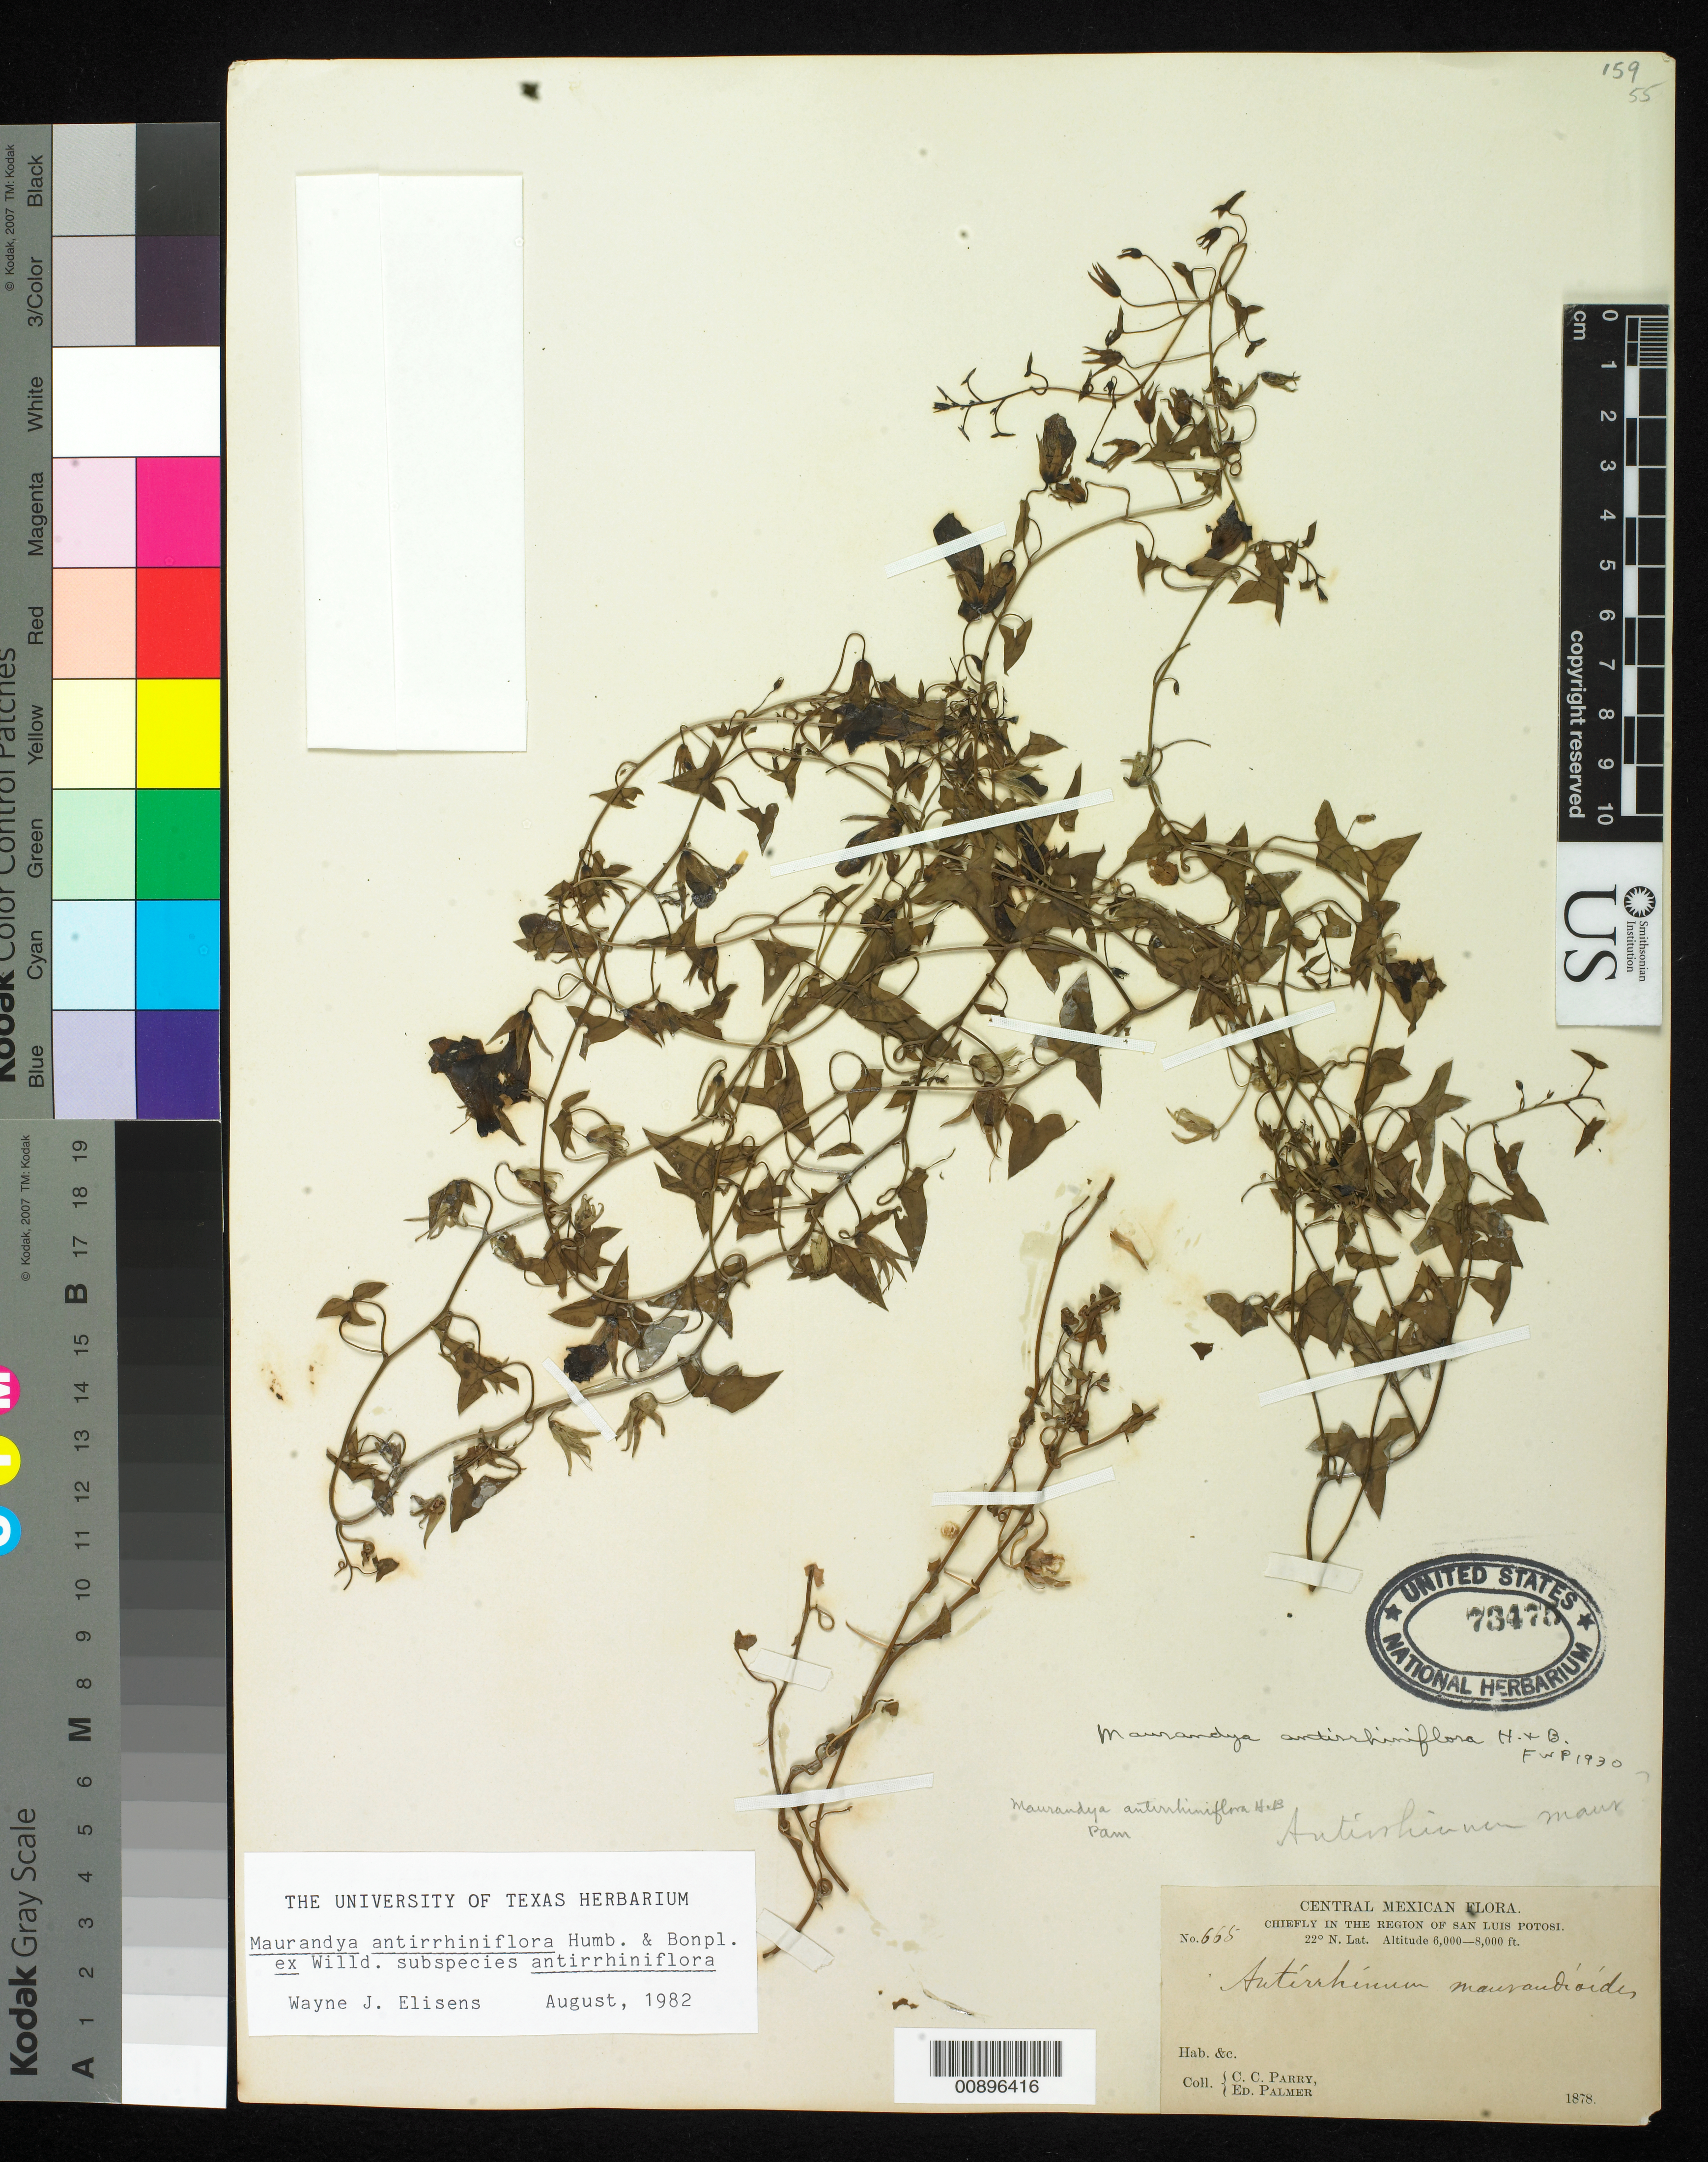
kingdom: Plantae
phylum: Tracheophyta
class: Magnoliopsida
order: Lamiales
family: Plantaginaceae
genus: Maurandya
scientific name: Maurandya antirrhiniflora subsp. antirrhiniflora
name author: Humb. & Bonpl. ex Willd.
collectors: C. C. Parry & E. Palmer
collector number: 665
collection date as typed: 1878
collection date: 1878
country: Mexico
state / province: San Luis Potosí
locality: Chiefly in the region of San Luis Potosí.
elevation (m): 1829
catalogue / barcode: US 73475